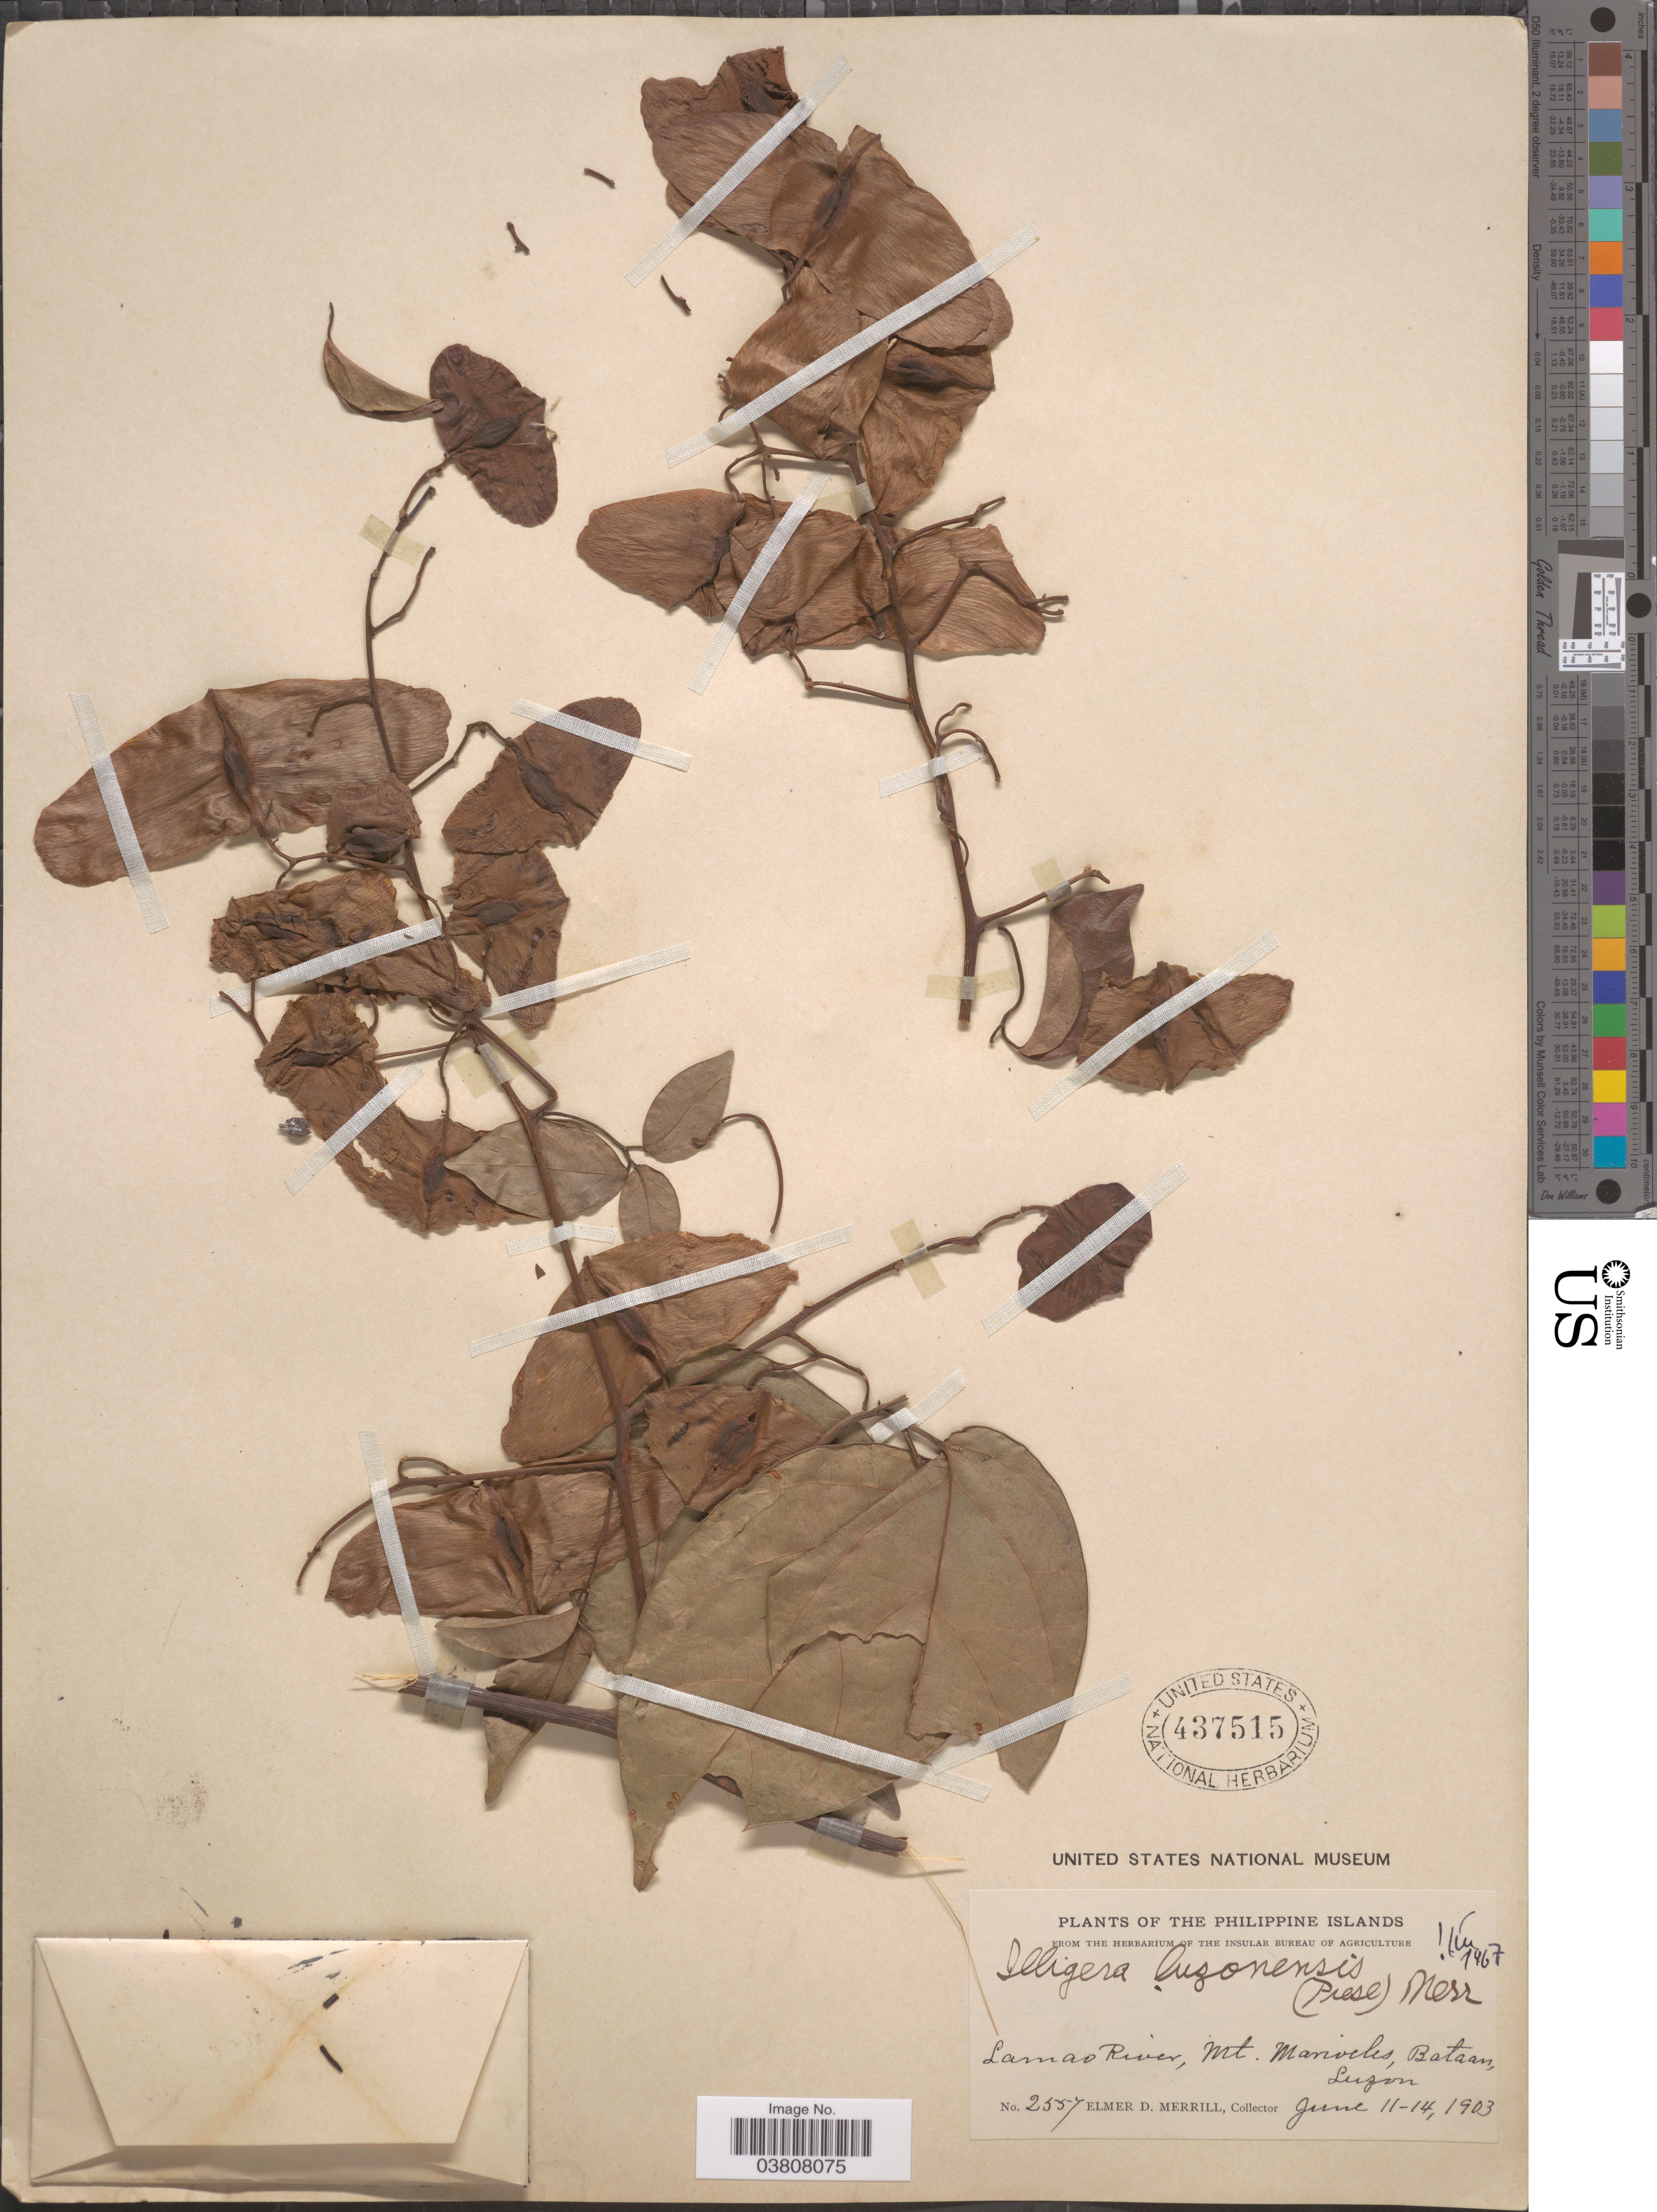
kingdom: Plantae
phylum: Tracheophyta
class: Magnoliopsida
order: Laurales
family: Hernandiaceae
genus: Illigera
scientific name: Illigera luzonensis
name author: (C. Presl) Merr.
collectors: E. D. Merrill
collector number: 2557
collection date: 1903-06-11/1903-06-14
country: Philippines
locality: Lamao River, Mt. Mariveles, Bataan, Luzon.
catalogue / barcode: US 437515